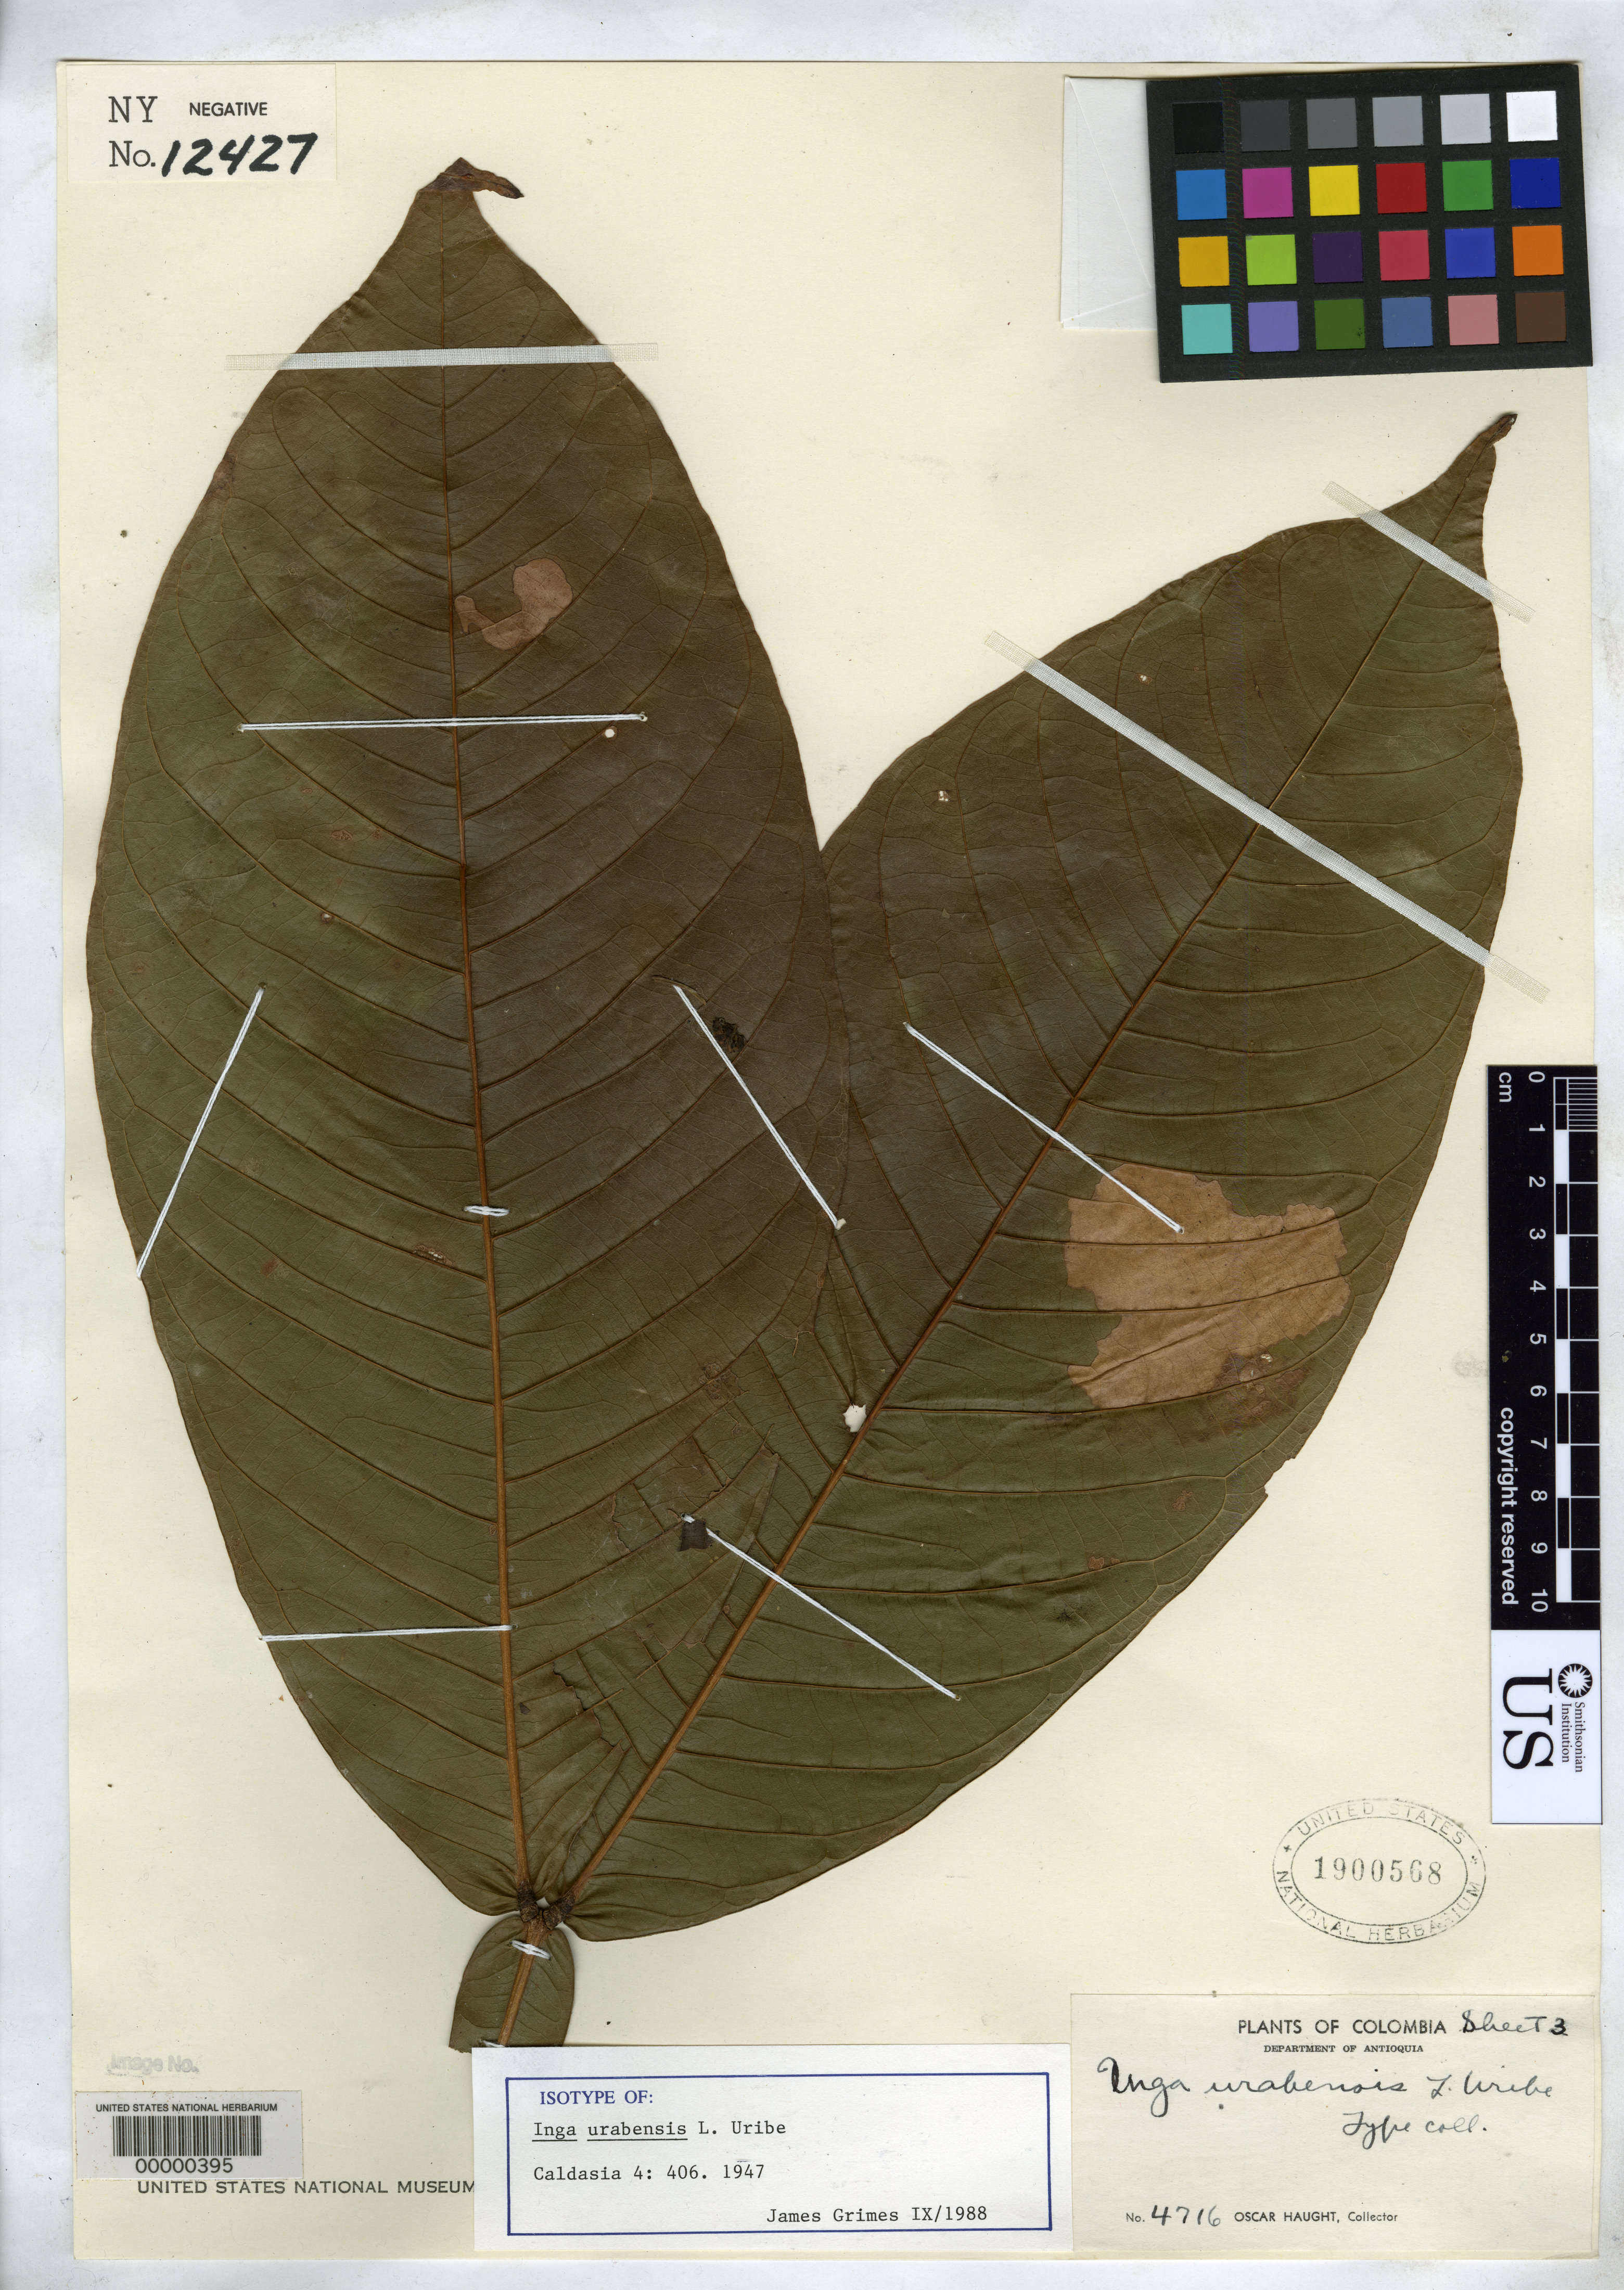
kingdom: Plantae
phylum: Tracheophyta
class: Magnoliopsida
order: Fabales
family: Fabaceae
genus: Inga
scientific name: Inga urabensis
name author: L. Uribe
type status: Isotype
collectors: O. L. Haught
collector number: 4716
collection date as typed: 25 May 1945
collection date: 1945-05-25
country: Colombia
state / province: Antioquia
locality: Rio CHigordo, 40 km S of Turbo, Uraba region, 11 km S of CHigordo.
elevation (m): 120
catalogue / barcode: US 1900568